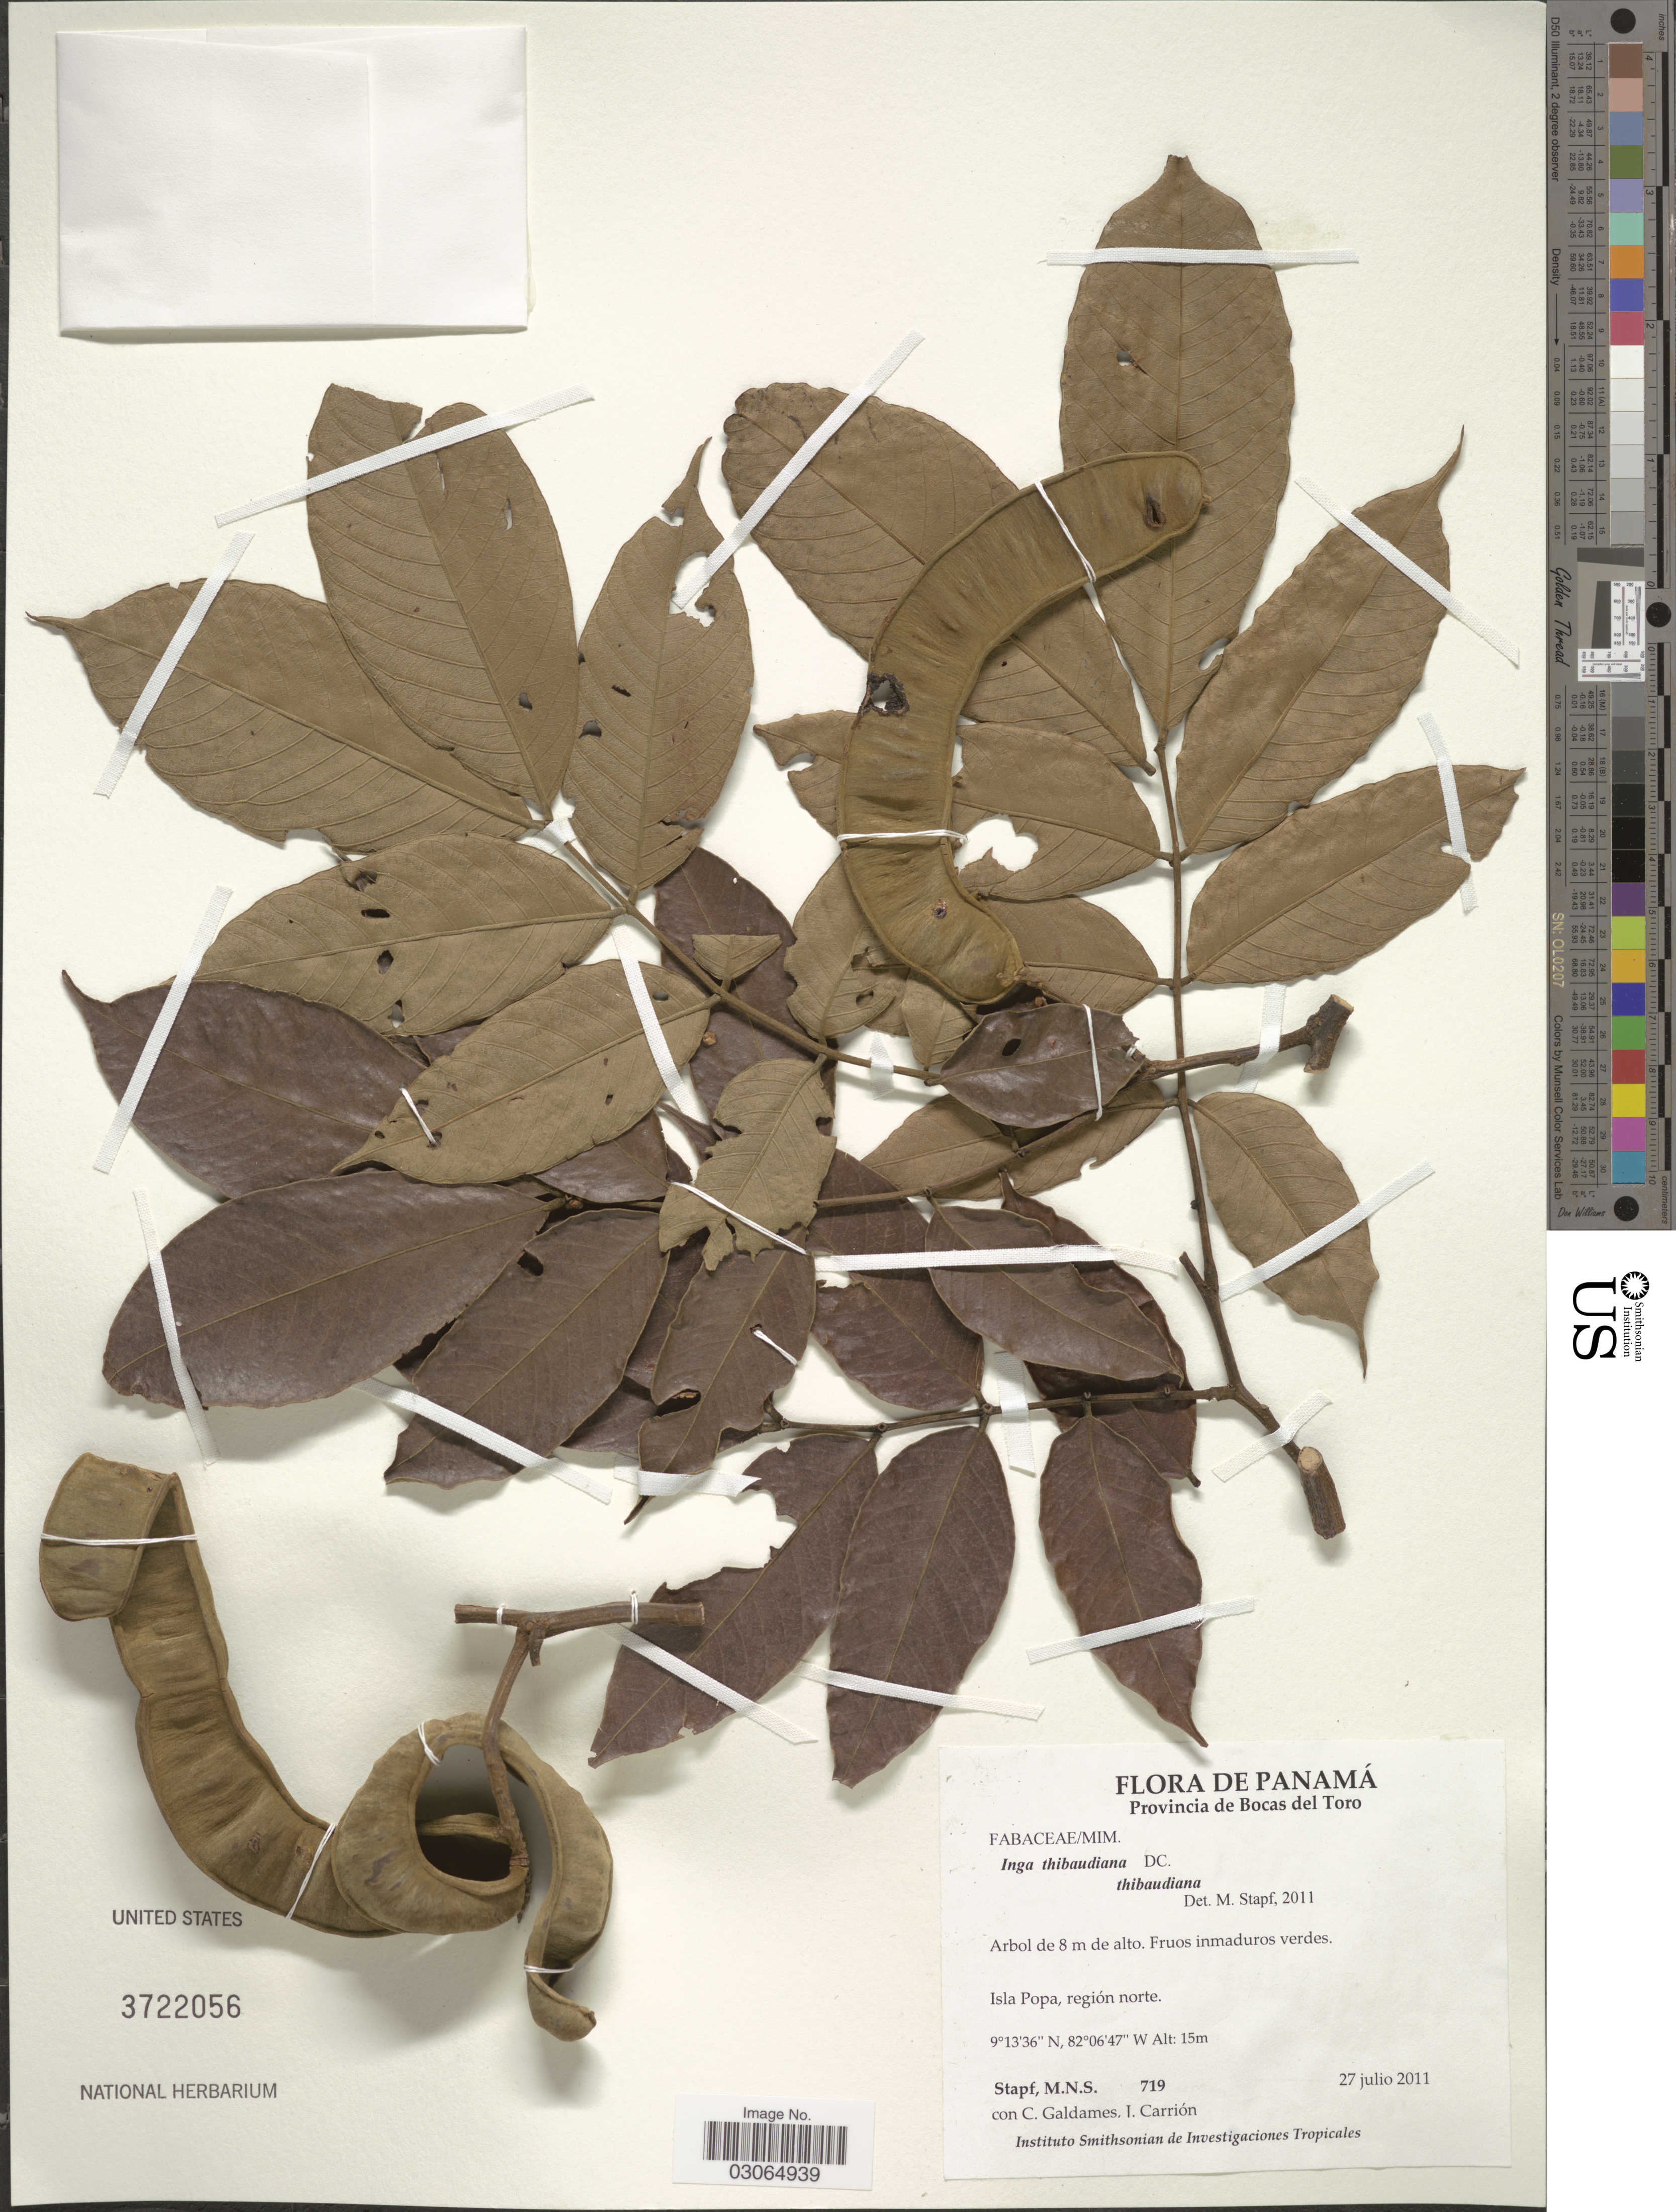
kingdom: Plantae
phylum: Tracheophyta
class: Magnoliopsida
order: Fabales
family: Fabaceae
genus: Inga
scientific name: Inga thibaudiana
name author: DC.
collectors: M. Stapf, C. Galdames & I. Carrión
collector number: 719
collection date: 2011-07-27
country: Panama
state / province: Bocas del Toro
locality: Isla Popa, región norte.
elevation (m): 15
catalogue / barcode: US 3722056